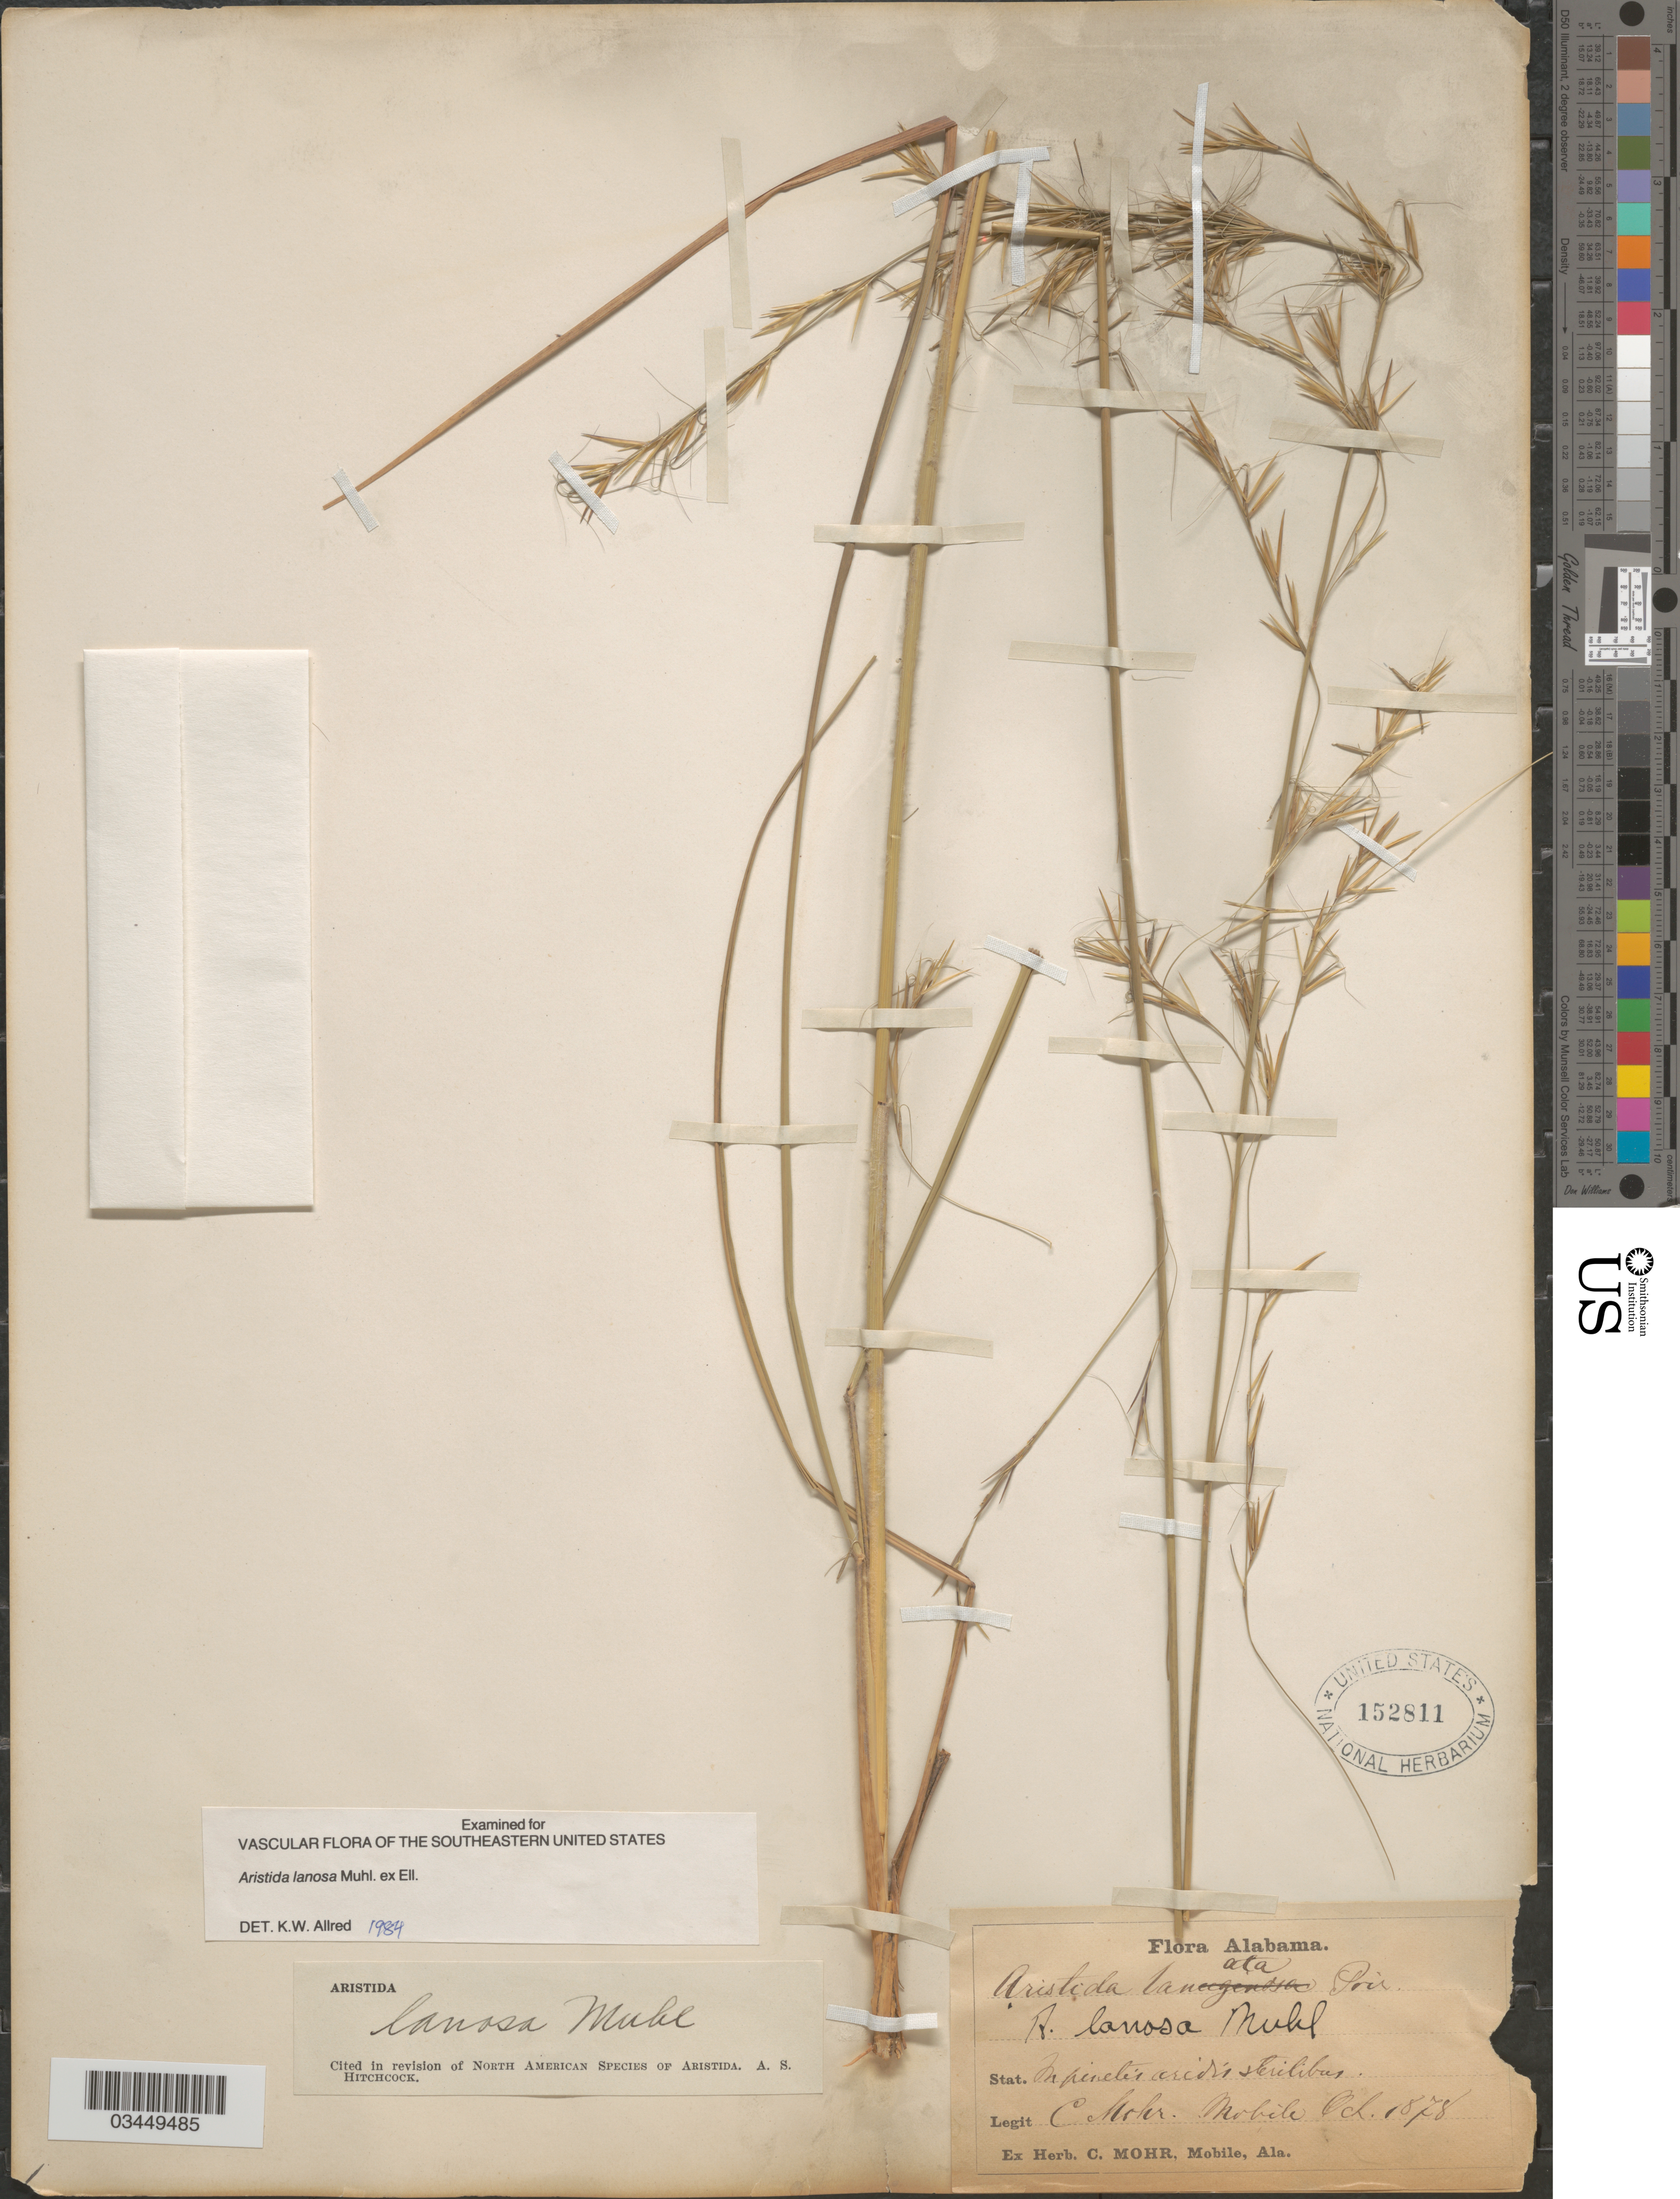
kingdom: Plantae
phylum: Tracheophyta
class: Liliopsida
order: Poales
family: Poaceae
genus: Aristida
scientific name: Aristida lanosa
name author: Muhl.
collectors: C. T. Mohr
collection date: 1878-10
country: United States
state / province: Alabama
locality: Mobile.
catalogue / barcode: US 152811